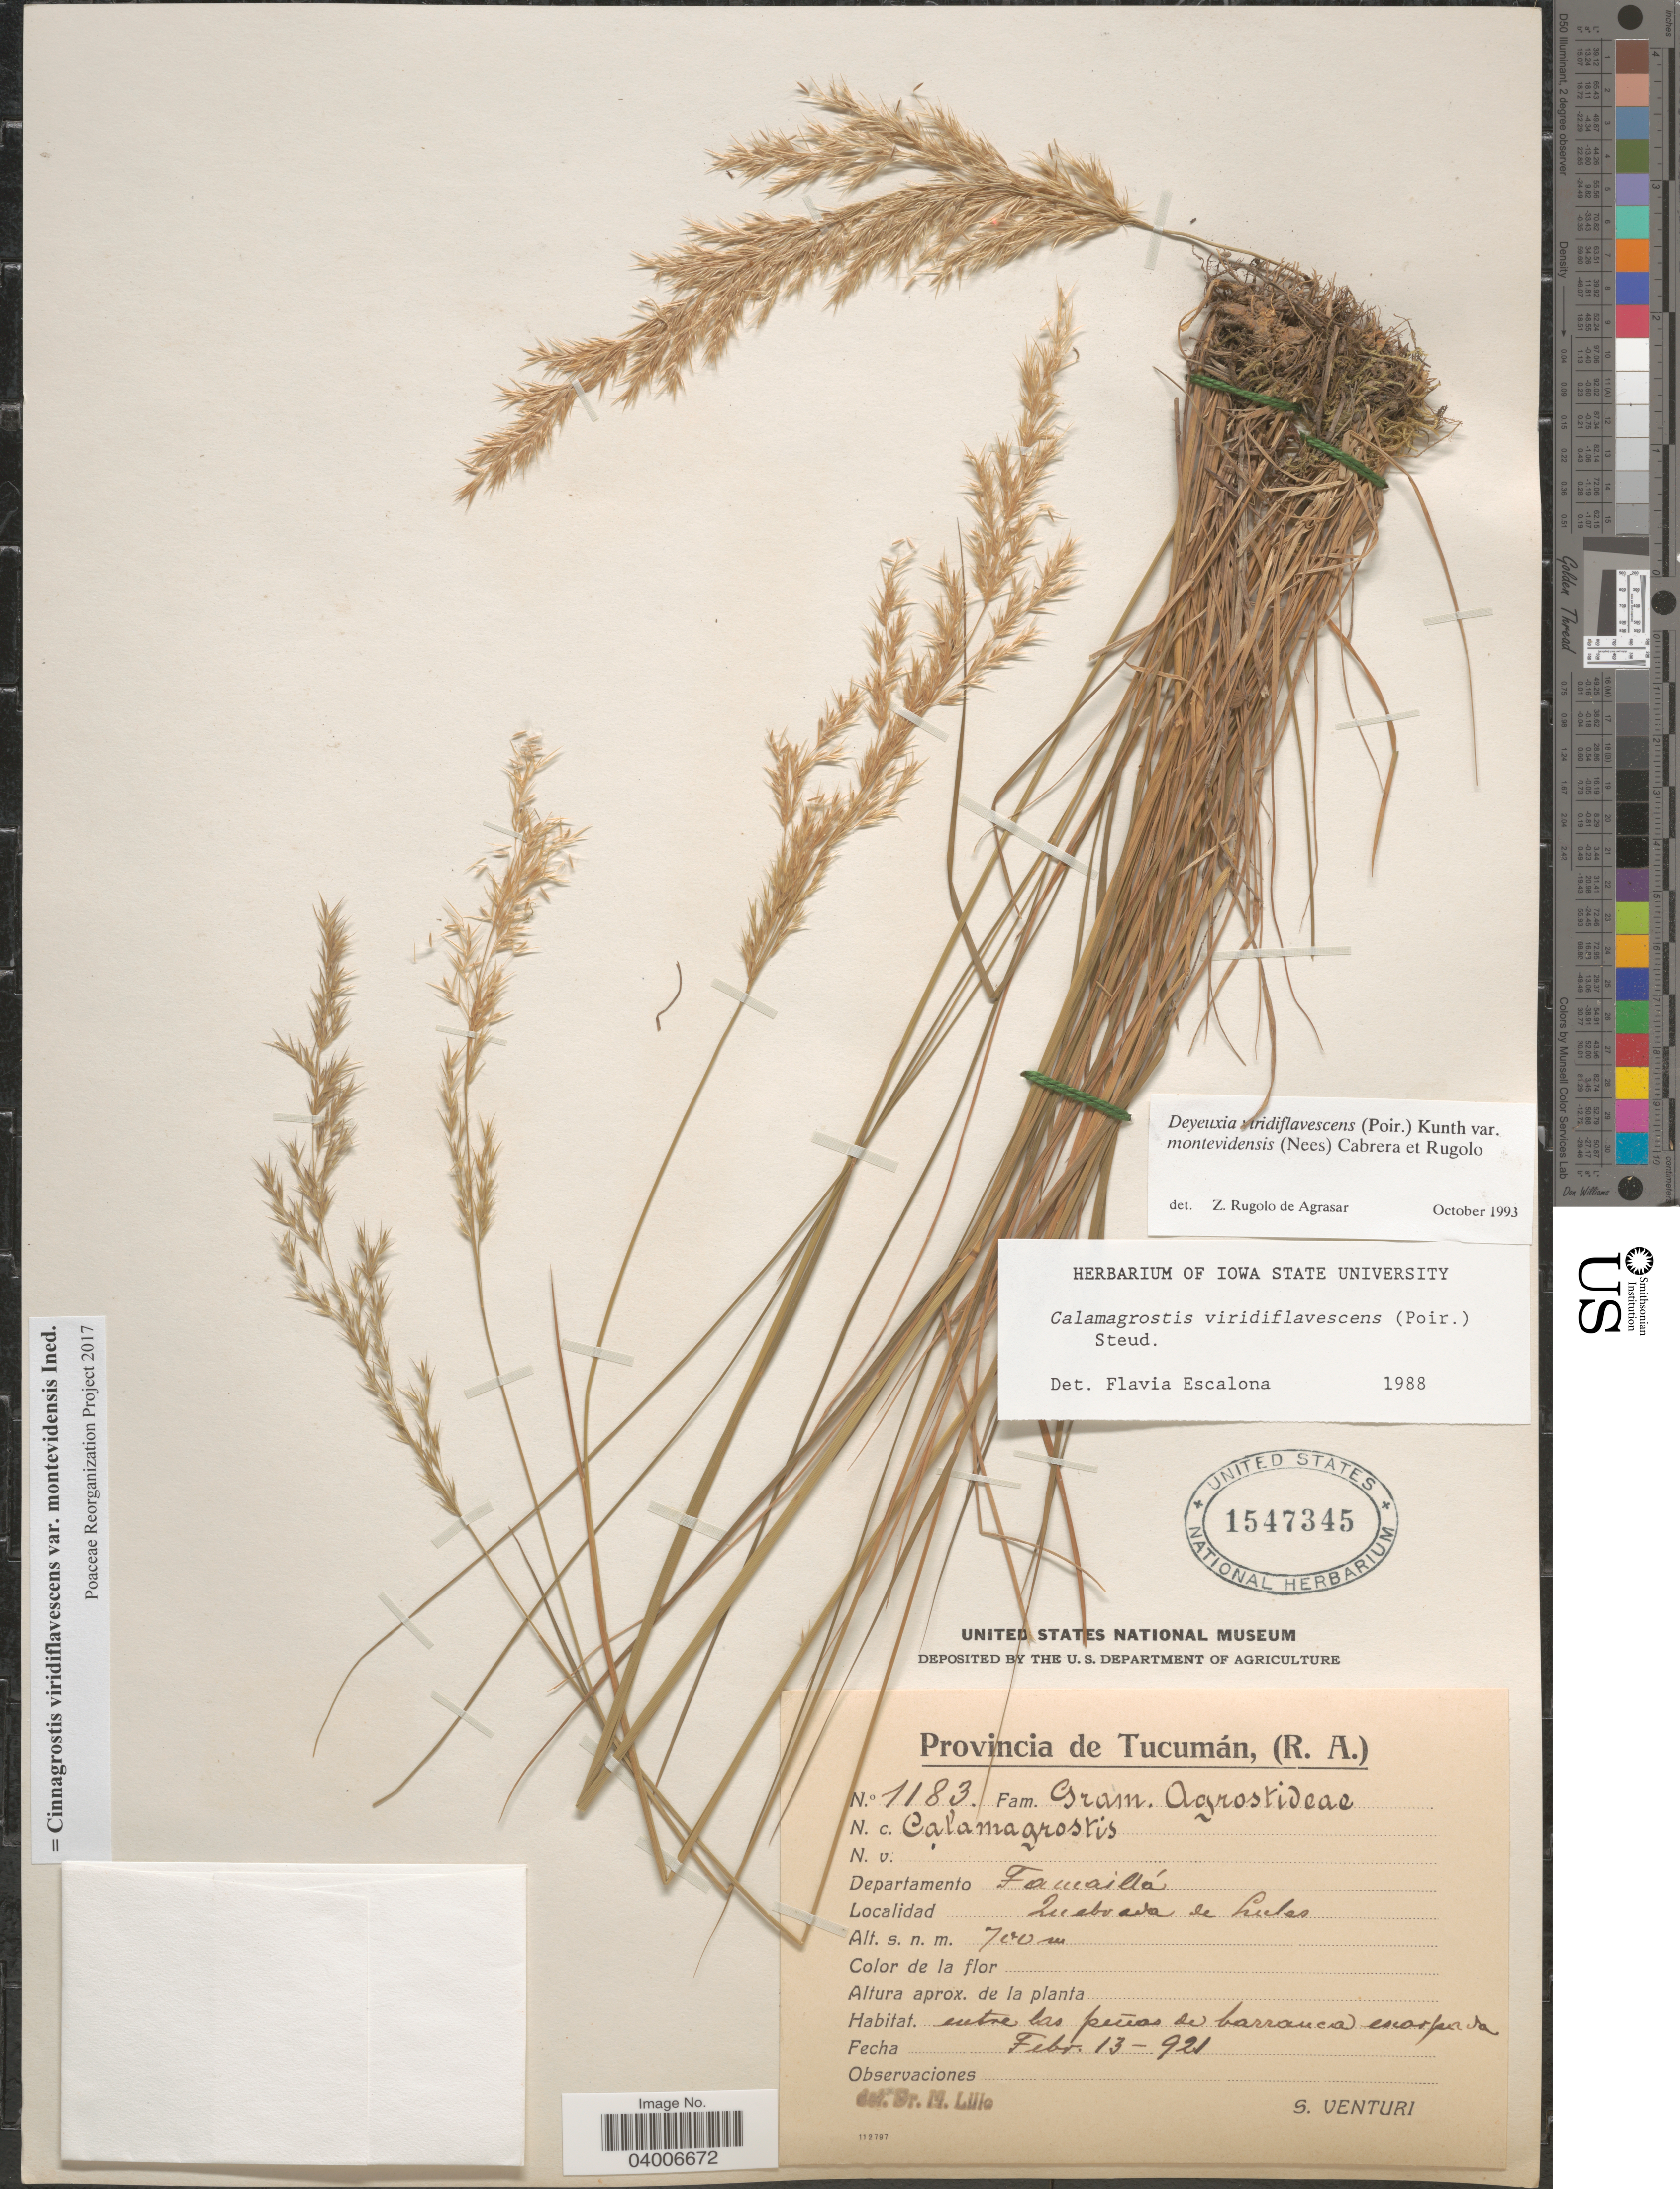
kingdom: Plantae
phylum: Tracheophyta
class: Liliopsida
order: Poales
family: Poaceae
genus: Cinnagrostis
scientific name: Cinnagrostis viridiflavescens var. montevidensis ined.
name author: (Nees) P.M. Peterson et al.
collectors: S. Venturi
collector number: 1183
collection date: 1921-02-13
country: Argentina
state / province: Tucuman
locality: Departamento Famaillá. Quebrada de Lules.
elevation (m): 700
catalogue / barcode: US 1547345